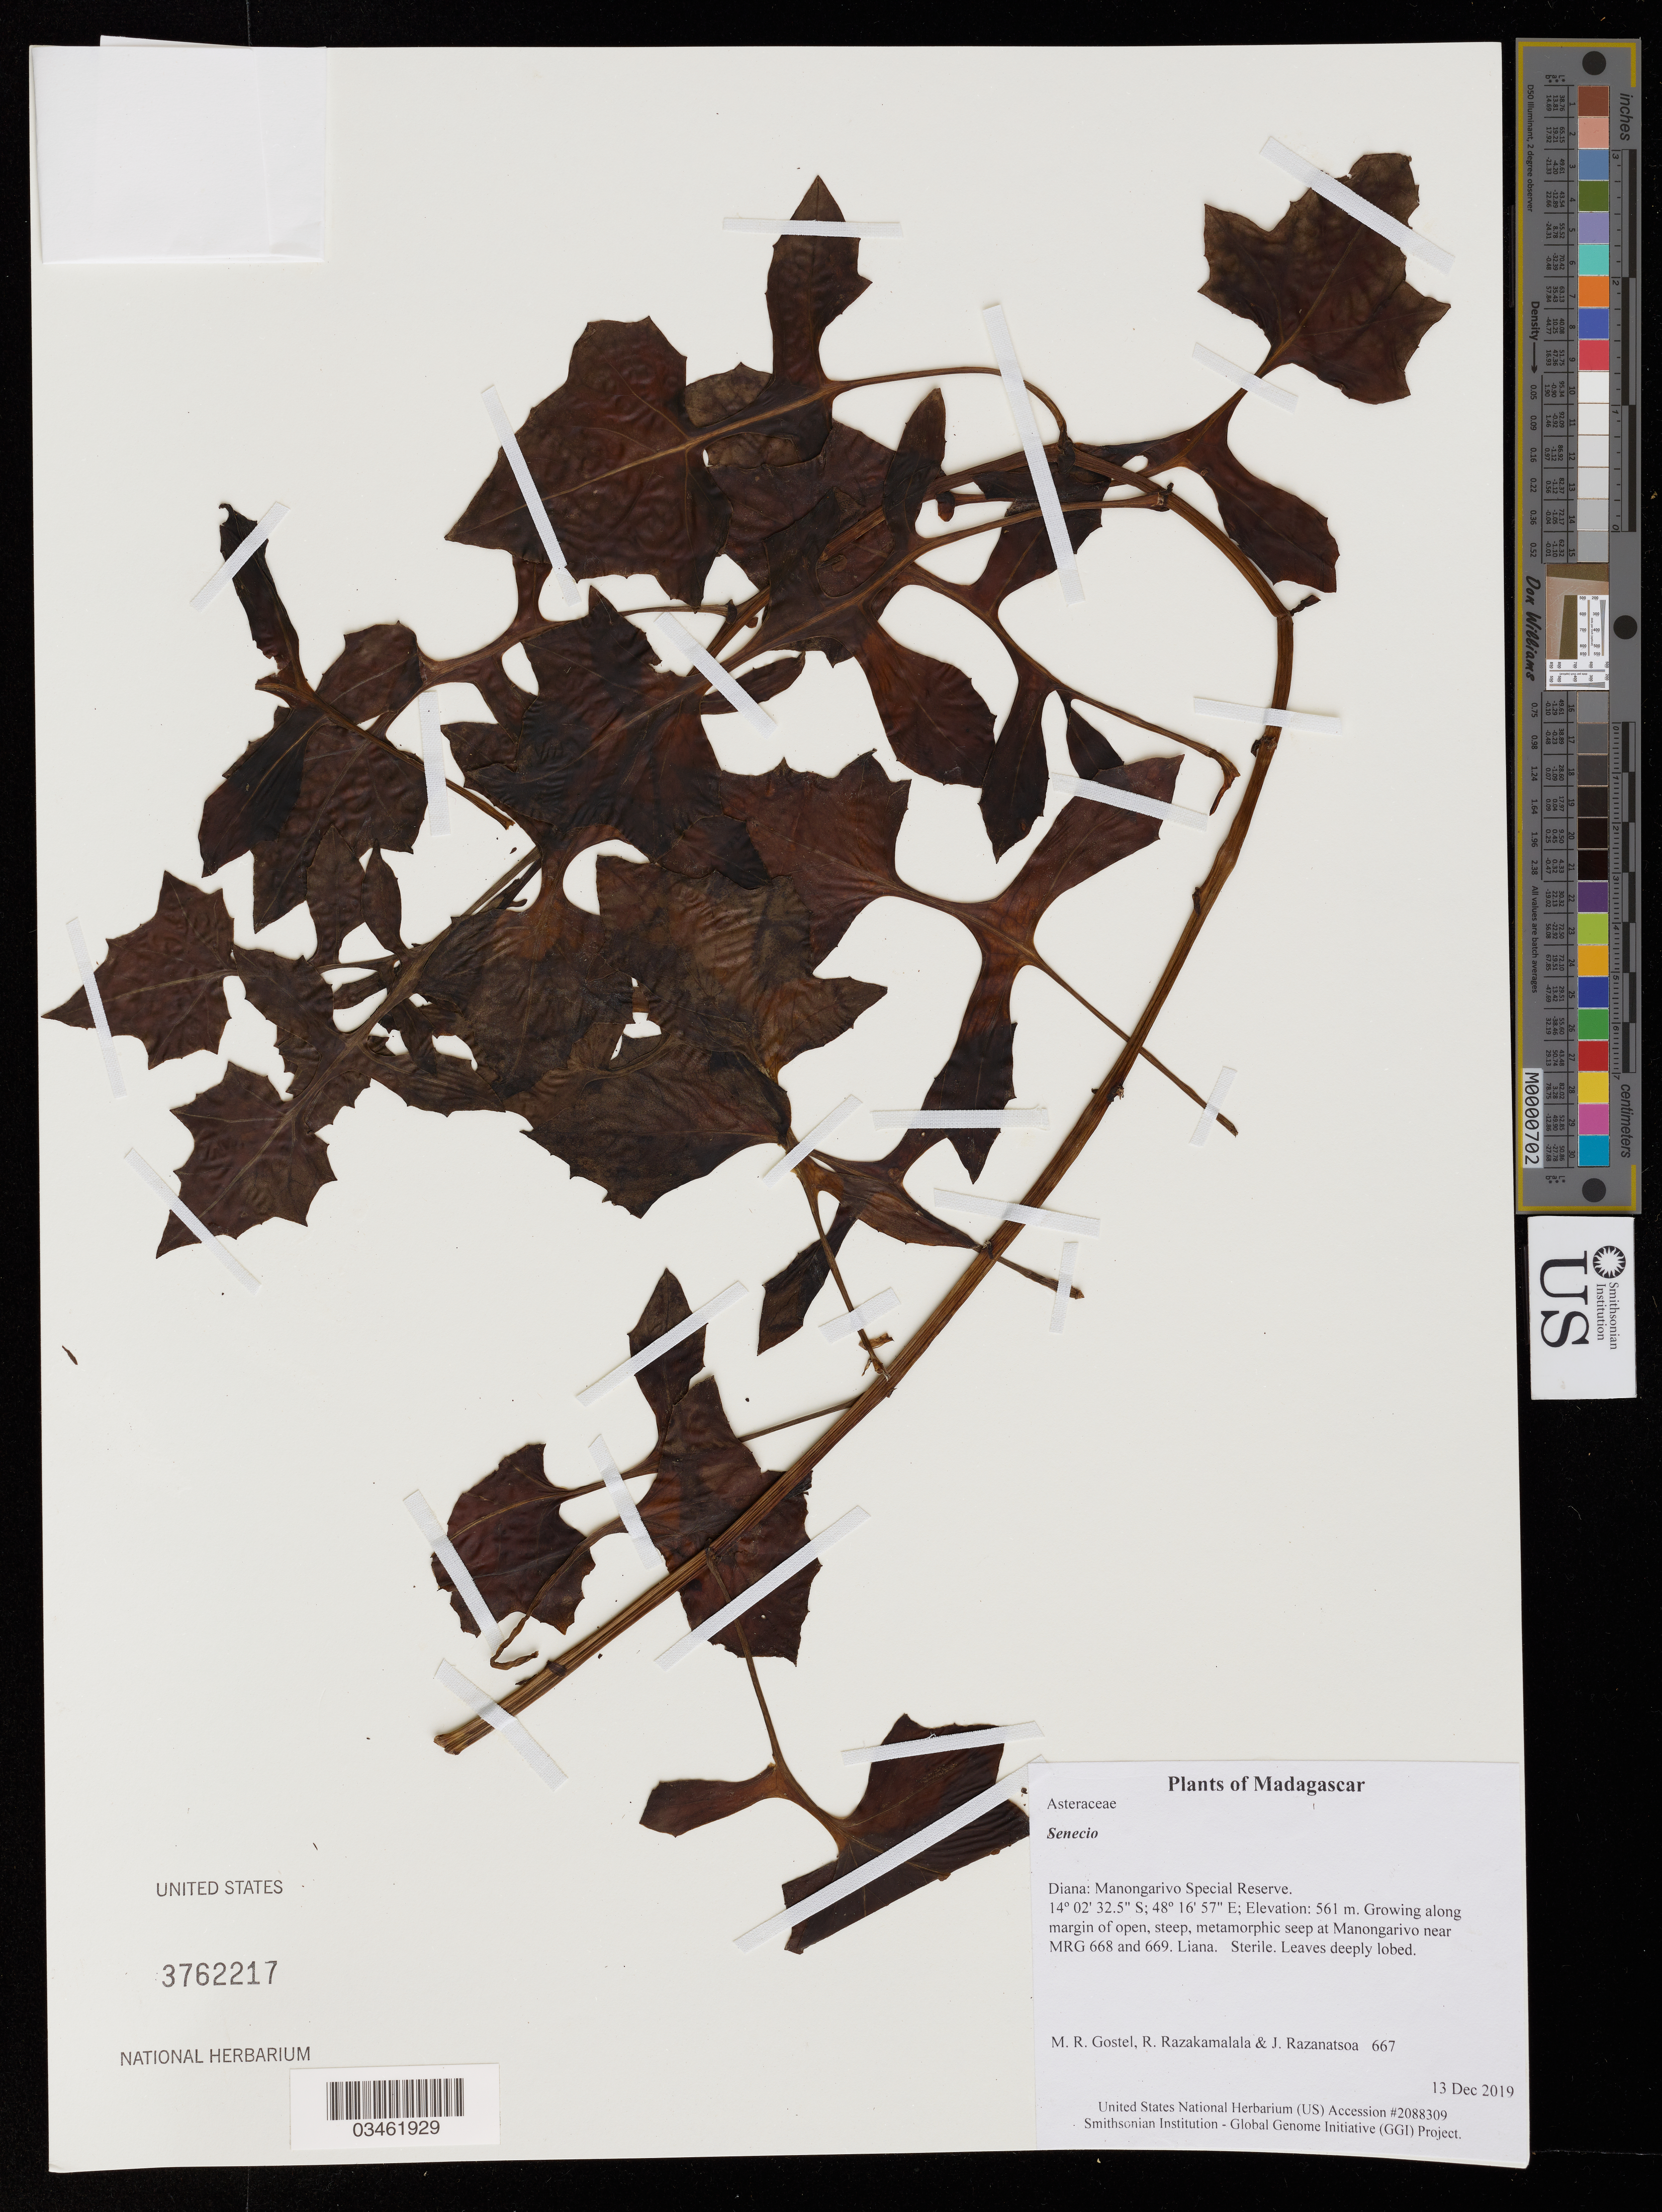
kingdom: Plantae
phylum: Tracheophyta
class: Magnoliopsida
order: Asterales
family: Asteraceae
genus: Senecio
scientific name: Senecio sp.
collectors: M. R. Gostel, R. Razakamalala & J. Razanatsoa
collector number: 667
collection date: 2019-12-13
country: Madagascar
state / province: Diana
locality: Manongarivo Special Reserve. Growing along margin of open, steep, metamorphic seep at Manongarivo near MRG 668 and 669.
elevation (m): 561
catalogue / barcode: US 3762217